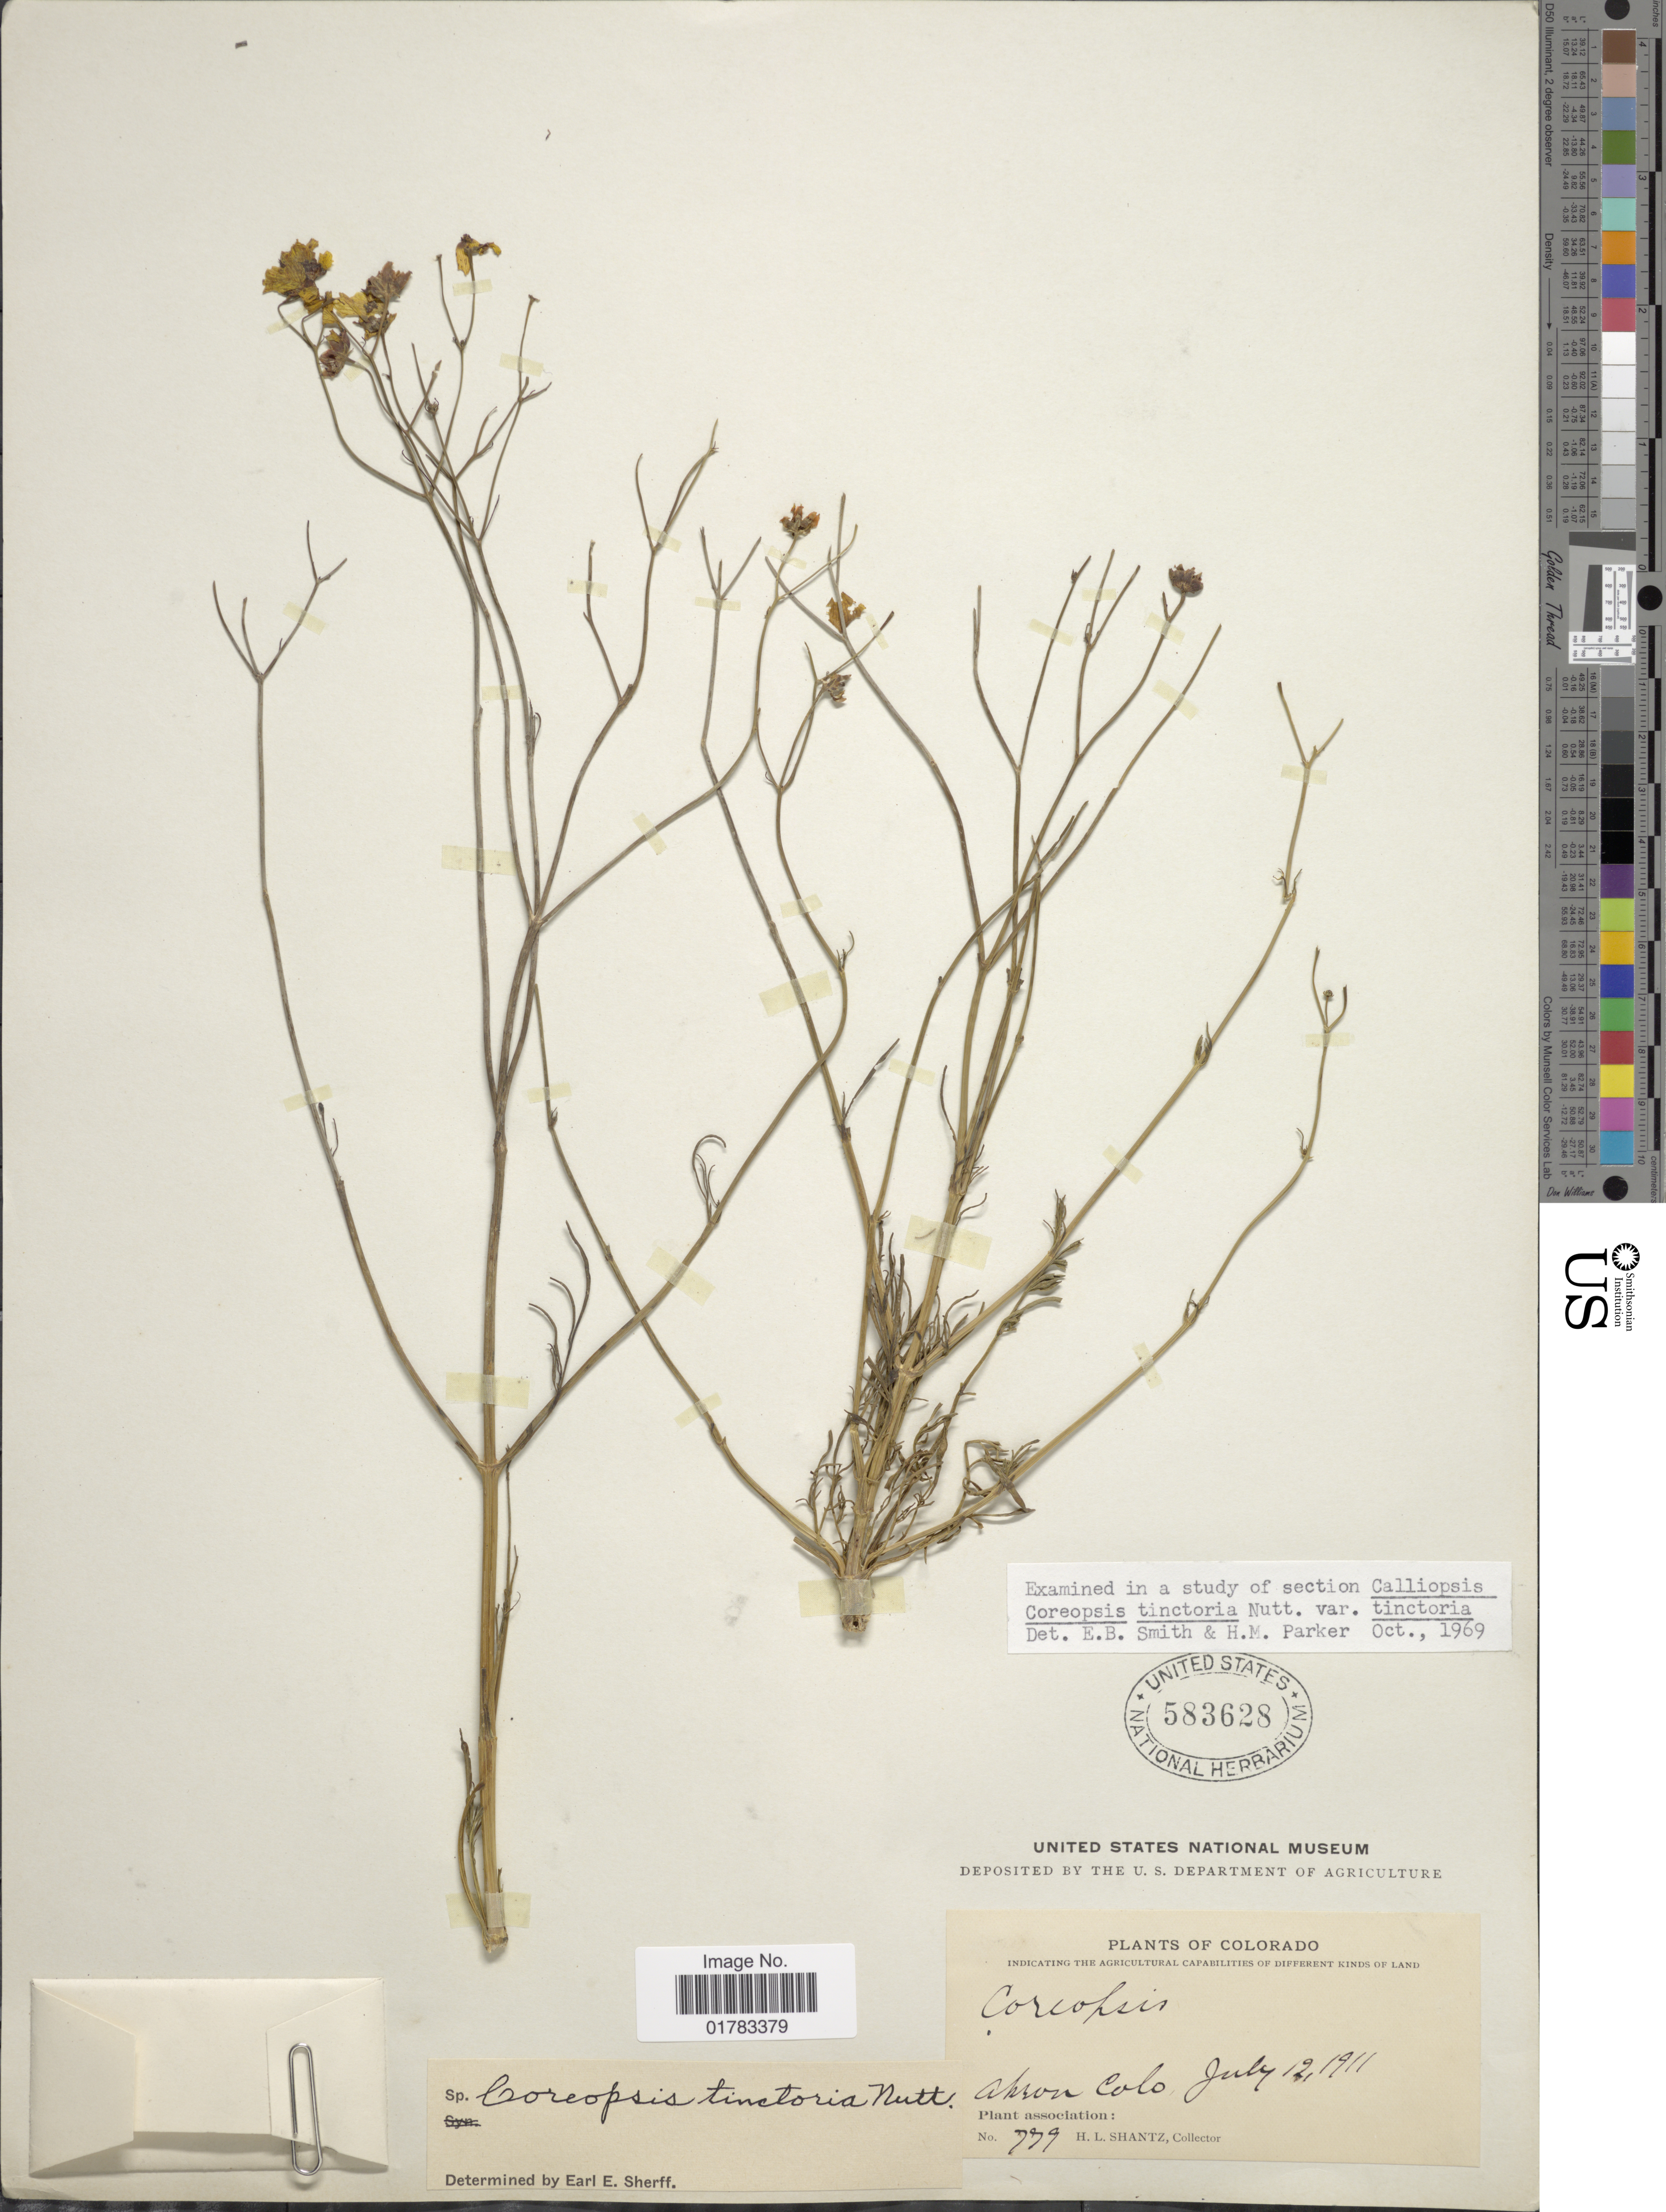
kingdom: Plantae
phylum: Tracheophyta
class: Magnoliopsida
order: Asterales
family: Asteraceae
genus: Coreopsis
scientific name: Coreopsis tinctoria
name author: Nutt.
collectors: H. Shantz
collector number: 779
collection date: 1911-07-12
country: United States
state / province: Colorado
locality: Akron Colo.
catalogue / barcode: US 583628